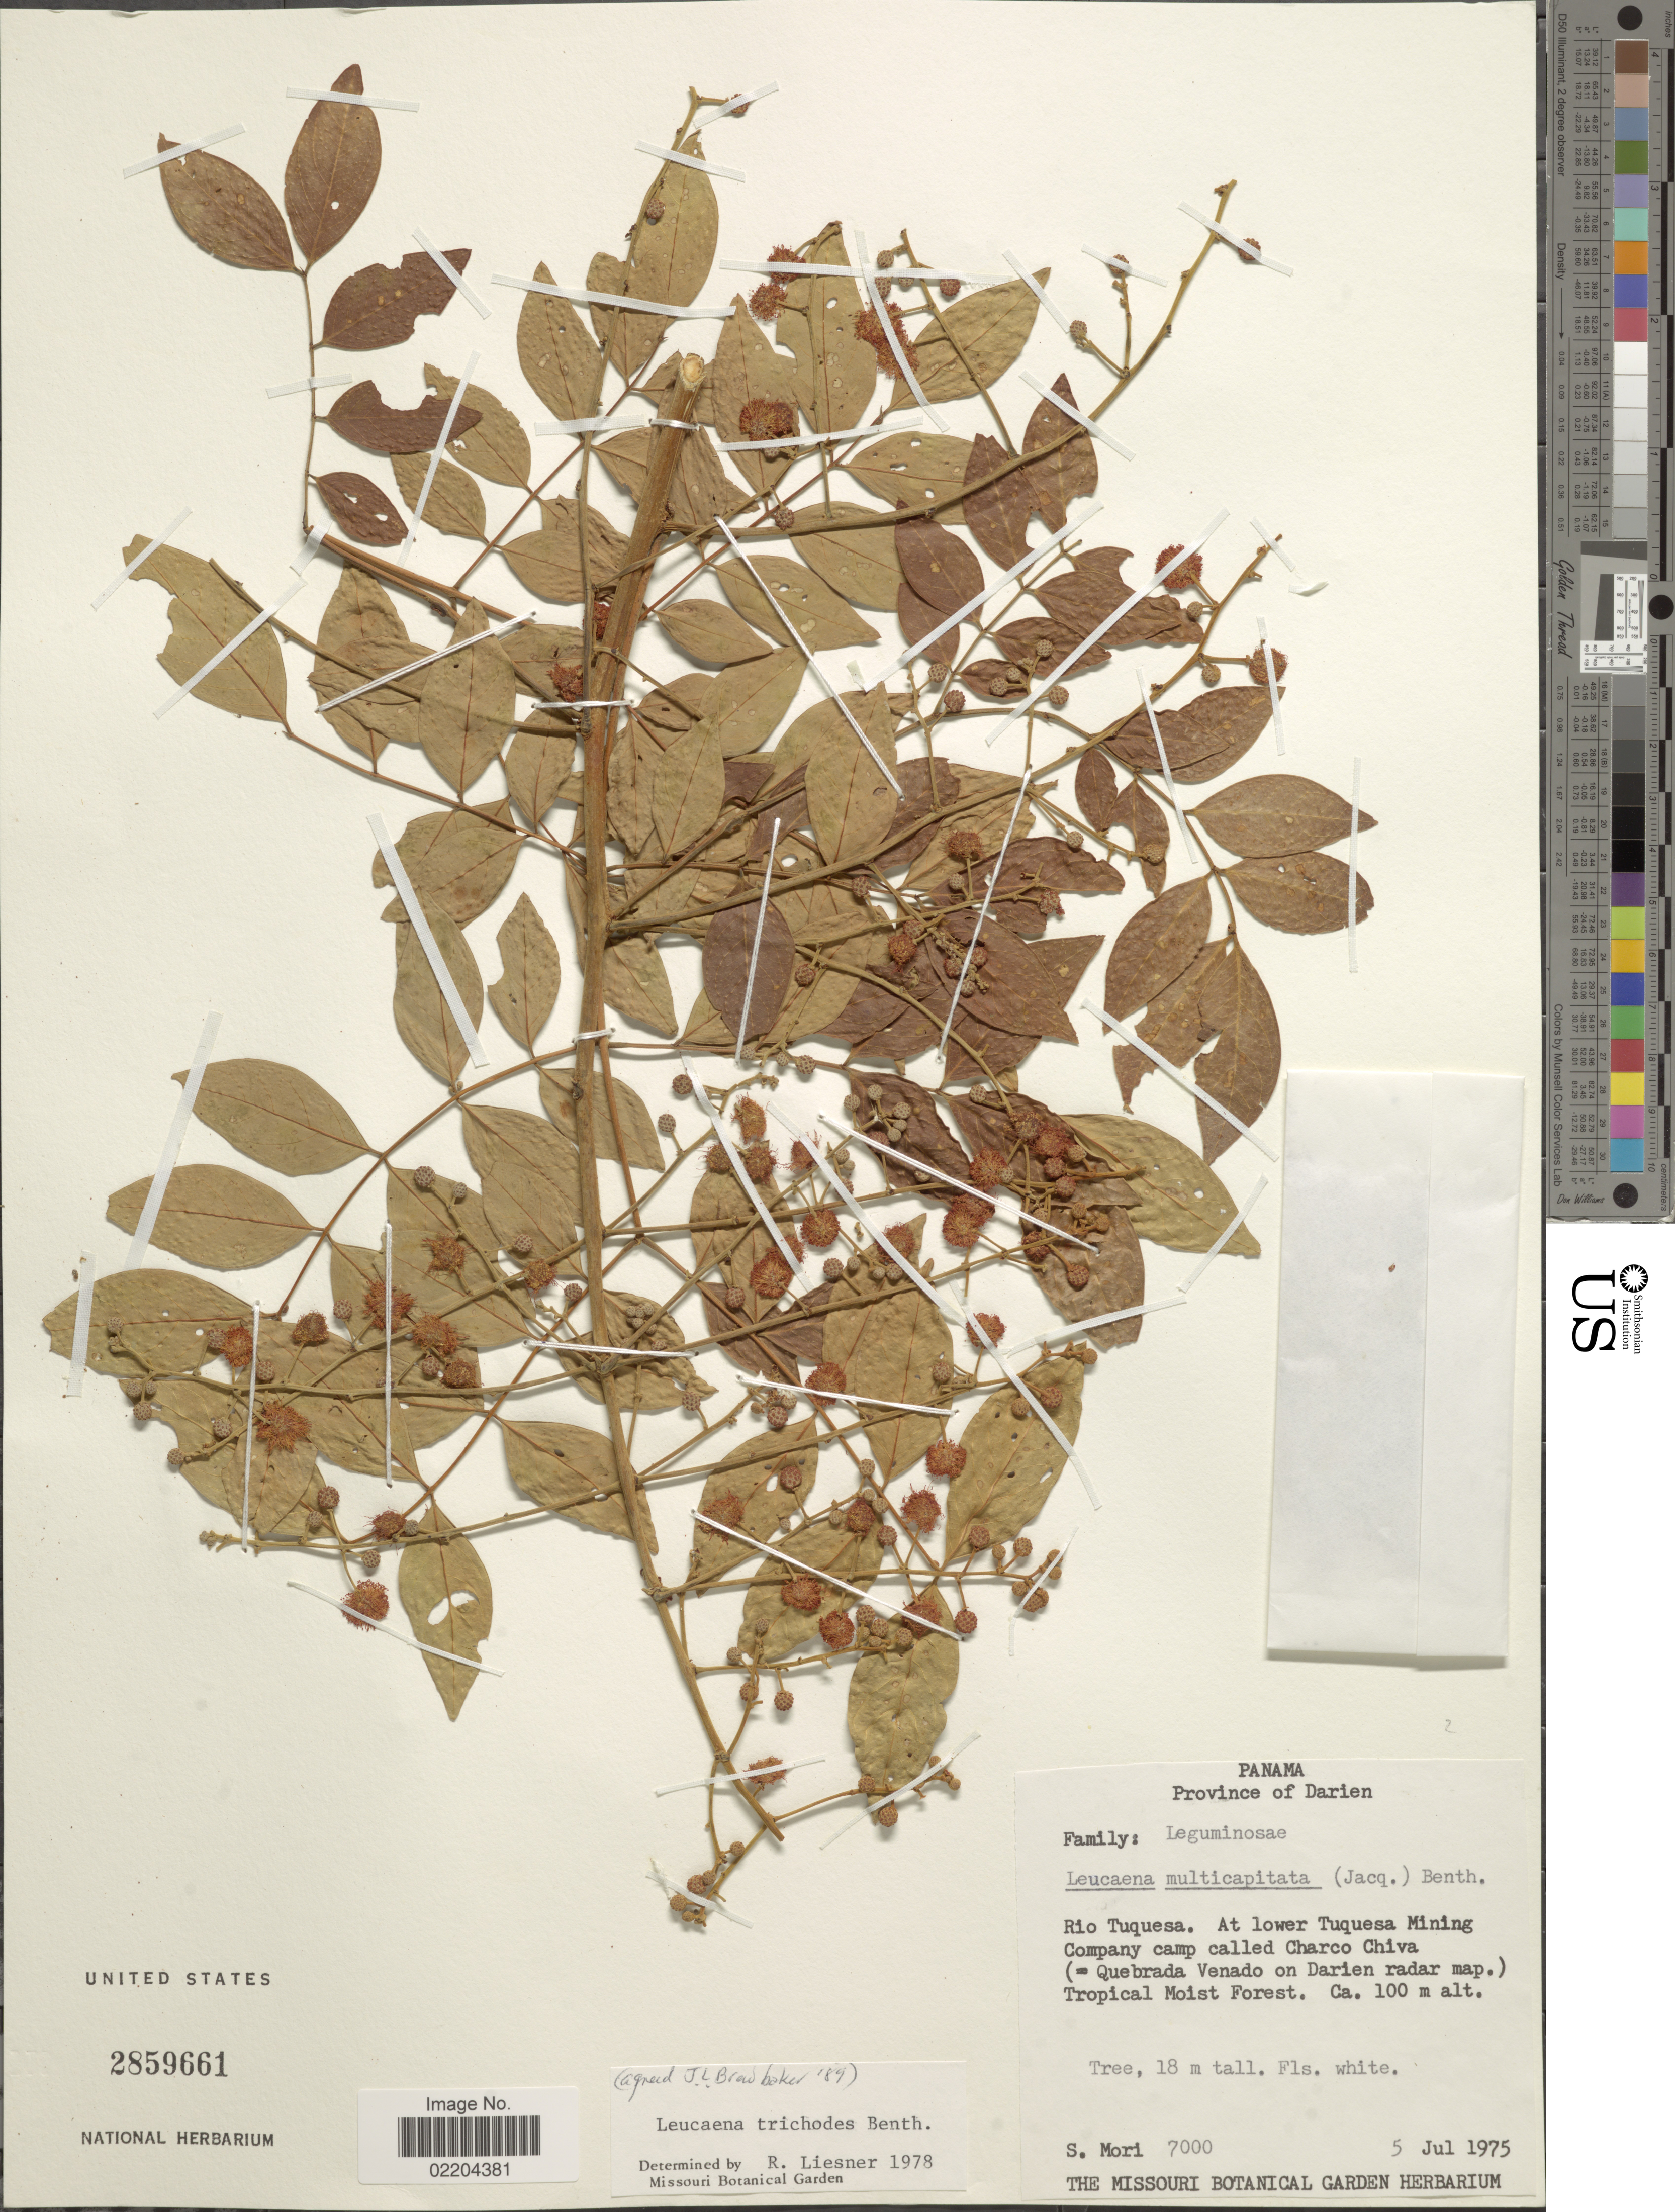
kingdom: Plantae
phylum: Tracheophyta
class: Magnoliopsida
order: Fabales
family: Fabaceae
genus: Leucaena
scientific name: Leucaena multicapitula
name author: Schery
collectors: S. Mori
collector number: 7000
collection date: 1975-07-05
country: Panama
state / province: Darién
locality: Province of Darien. Rio Tuquesa, At lower Tuquesa Mining Company camp called Charco Chiva (=Quebrada Venado on Darien radar Map.) Tropical Moist Forest.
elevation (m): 100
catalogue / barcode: US 2859661